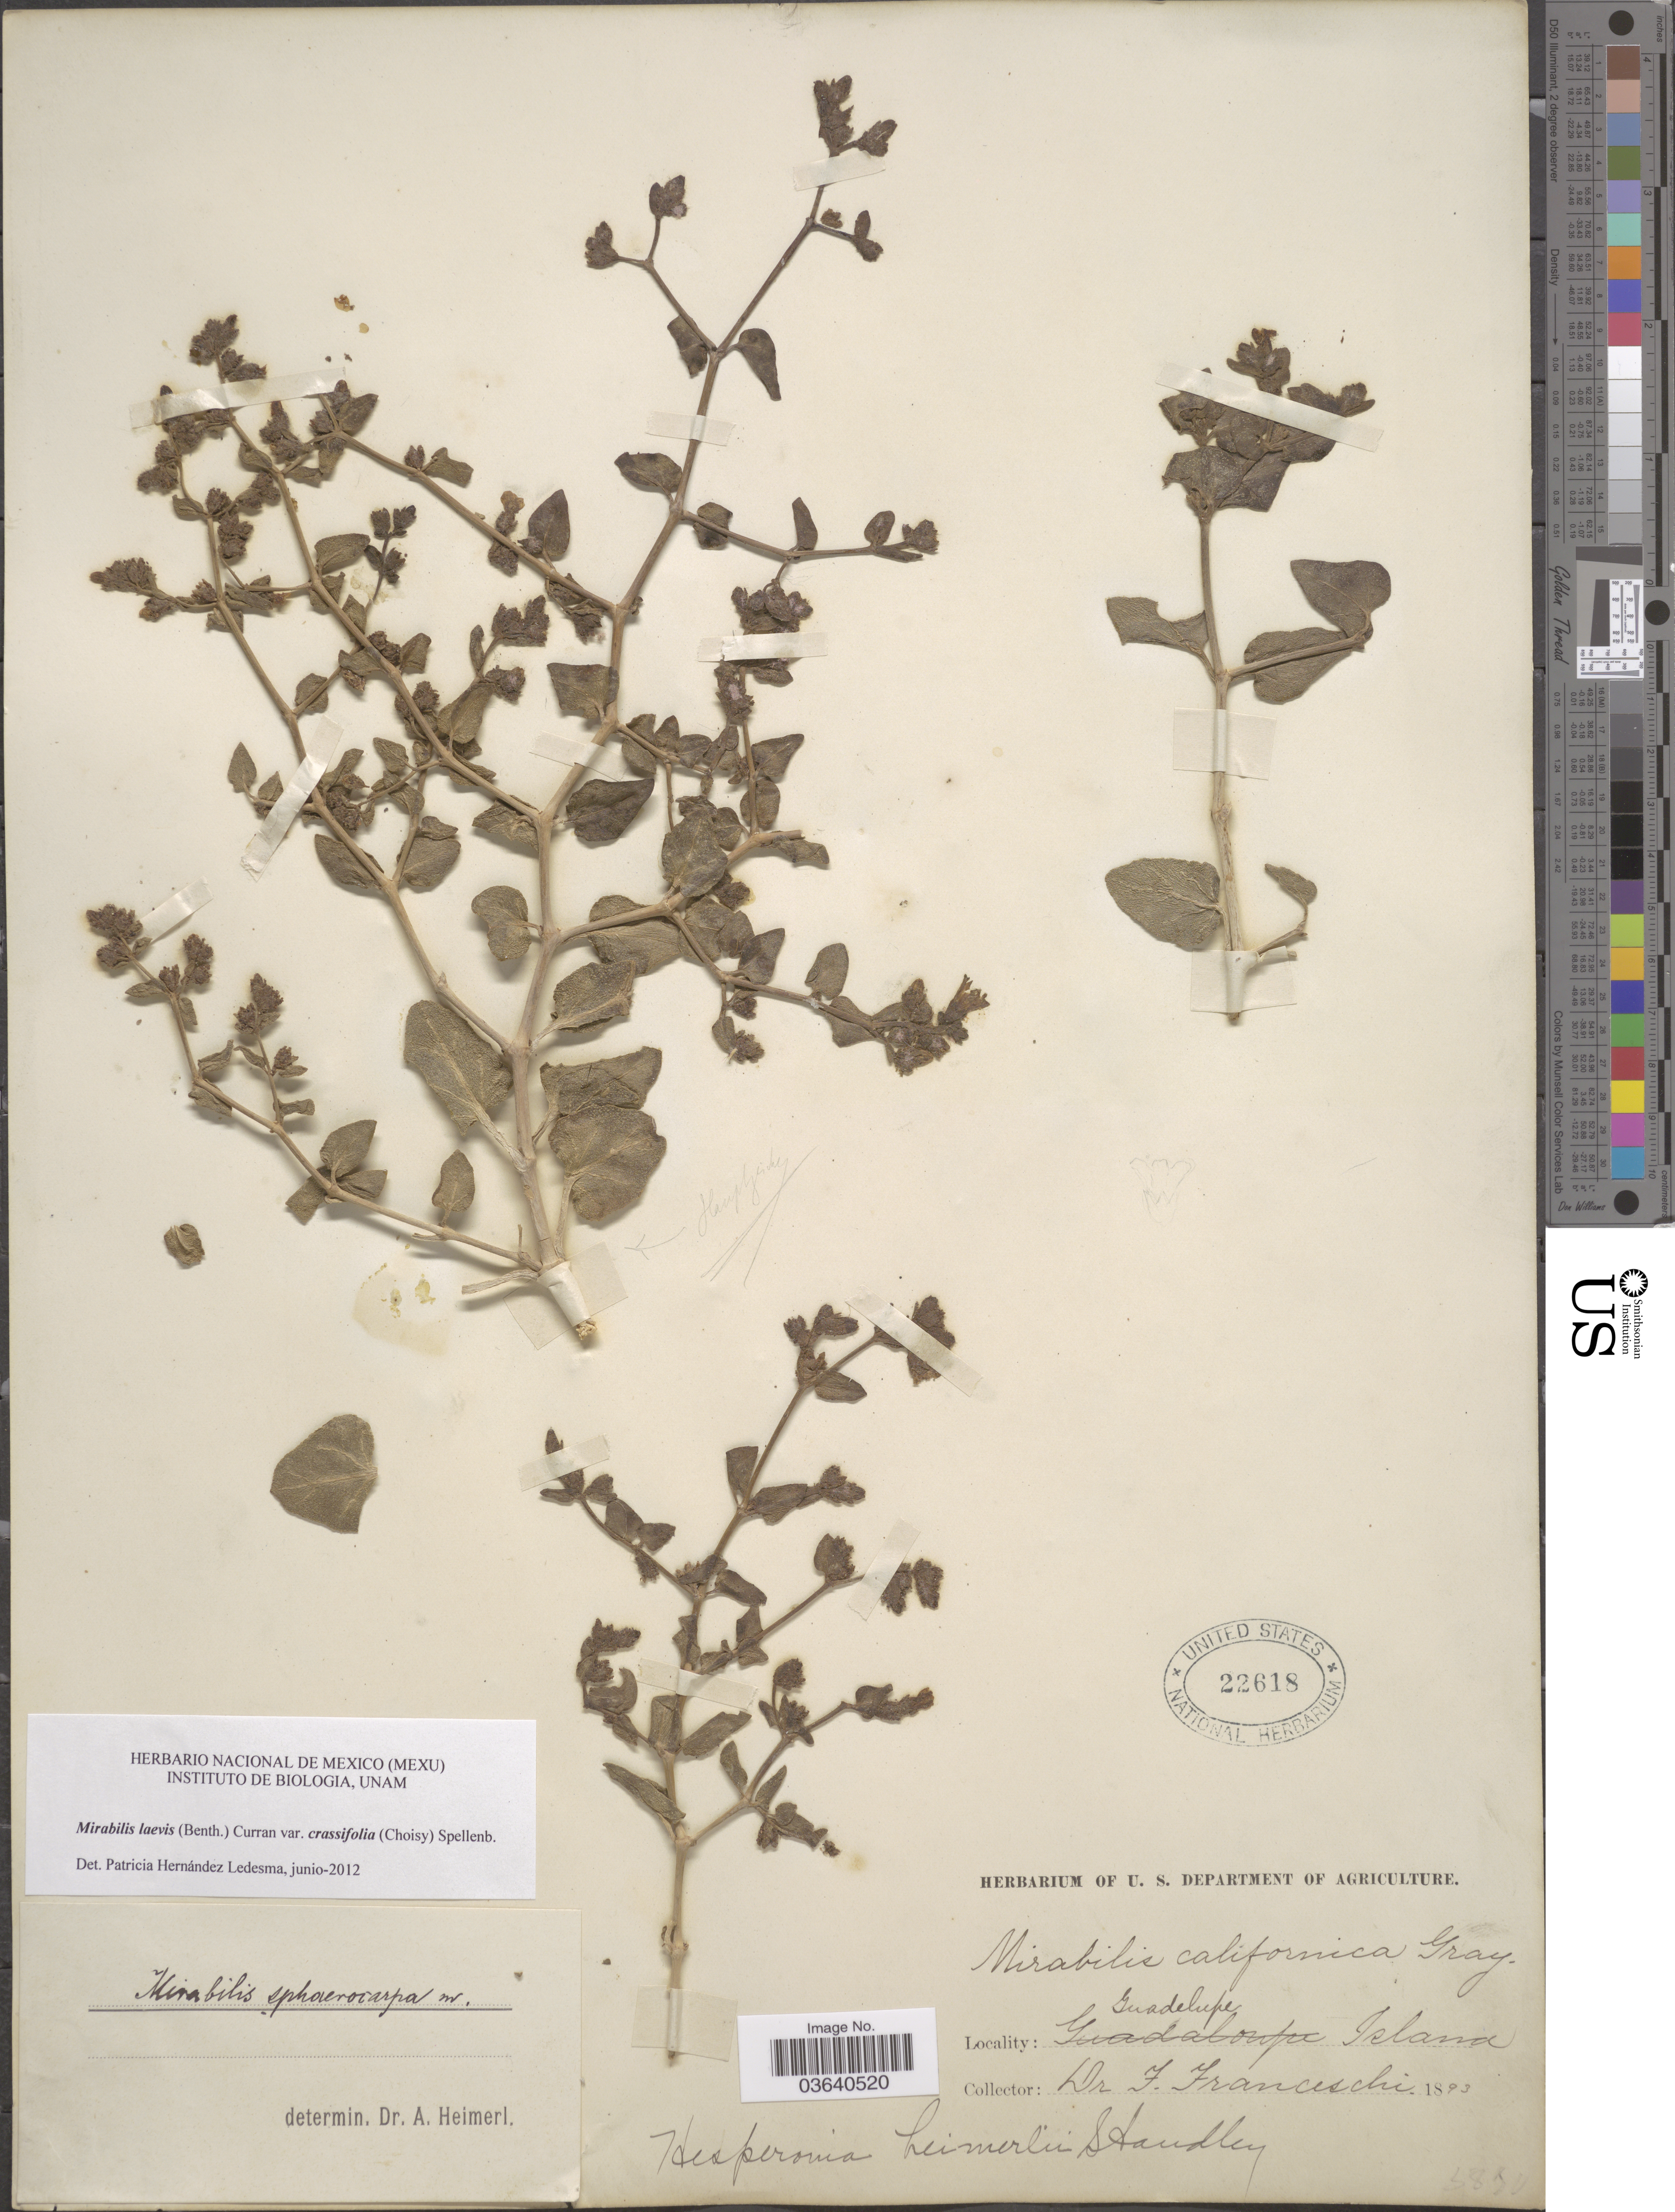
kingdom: Plantae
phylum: Tracheophyta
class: Magnoliopsida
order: Caryophyllales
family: Nyctaginaceae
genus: Mirabilis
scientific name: Mirabilis laevis var. crassifolia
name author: (Choisy) Spellenb.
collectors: F. Franceschi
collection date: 1893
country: Mexico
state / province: Baja California Norte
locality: Guadelupe Island.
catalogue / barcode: US 22618